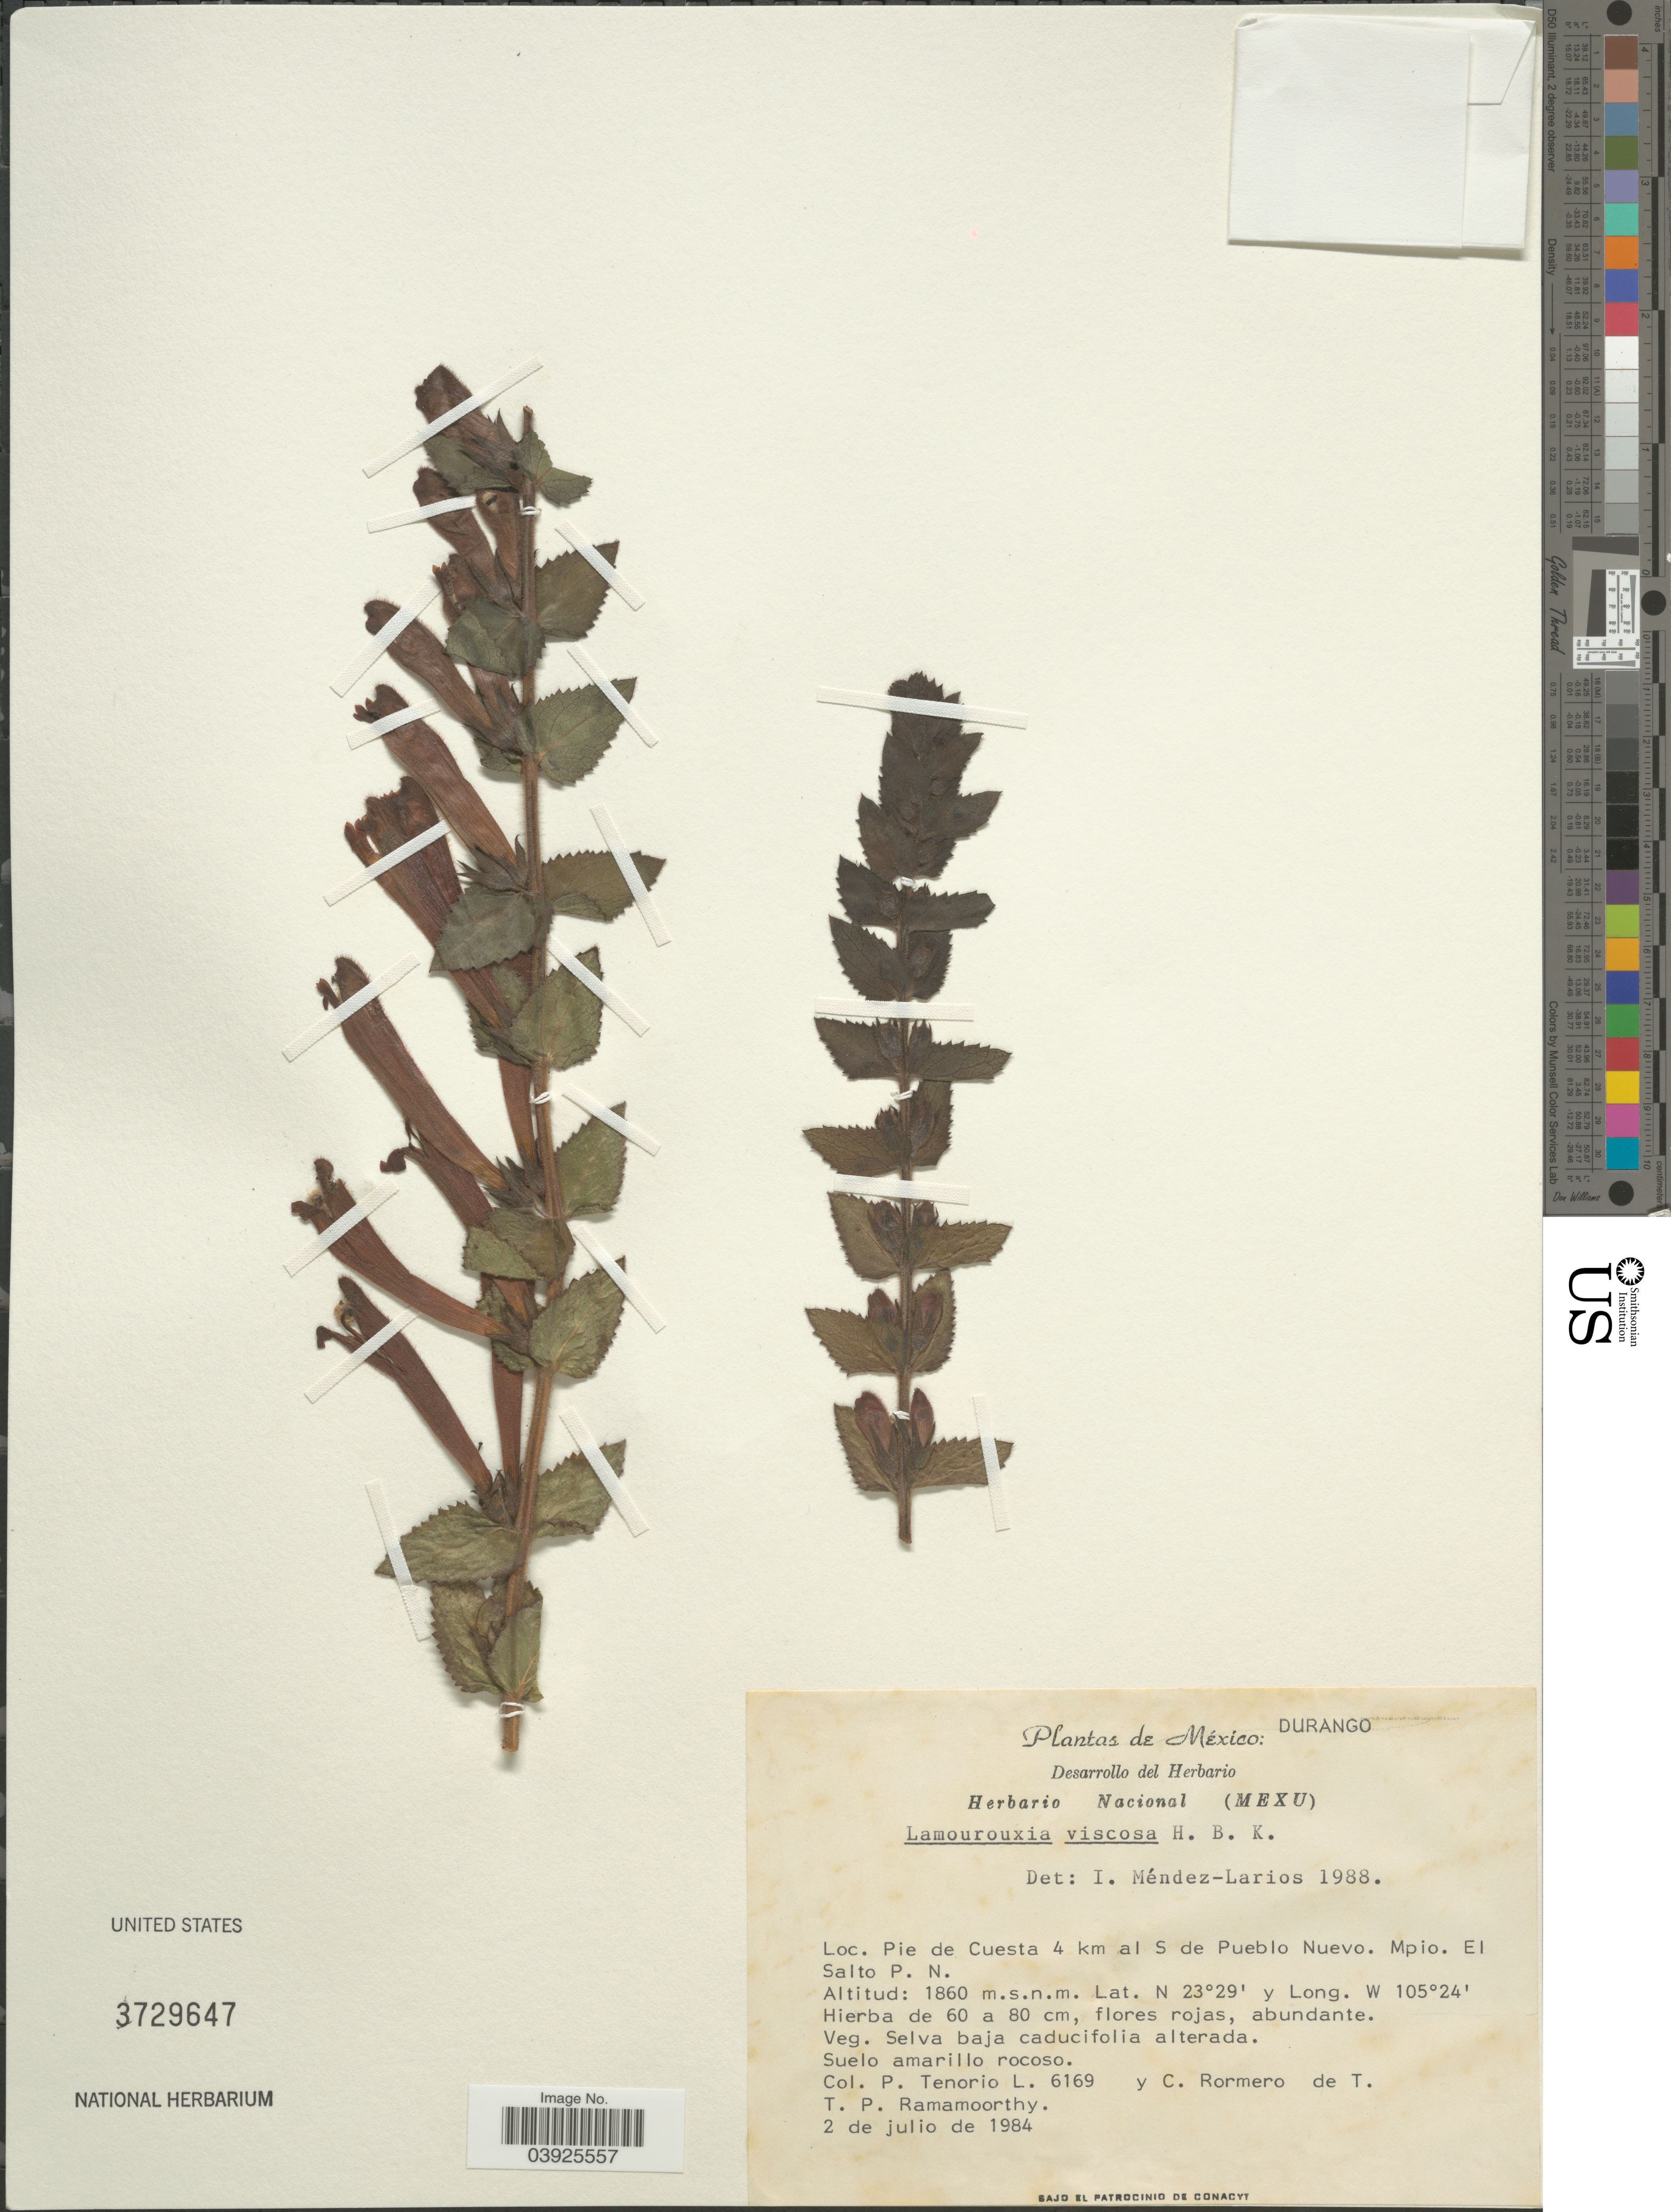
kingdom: Plantae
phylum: Tracheophyta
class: Magnoliopsida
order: Lamiales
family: Orobanchaceae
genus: Lamourouxia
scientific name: Lamourouxia viscosa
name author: Kunth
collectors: P. Tenorio L., C. Romero de T. & T. P. Ramamoorthy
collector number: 6169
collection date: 1984-07-02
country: Mexico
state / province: Durango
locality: Pie de Cuesta 4 km al S de Pueblo Nuevo. Mpio. El Salto P. N.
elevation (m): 1860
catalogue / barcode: US 3729647